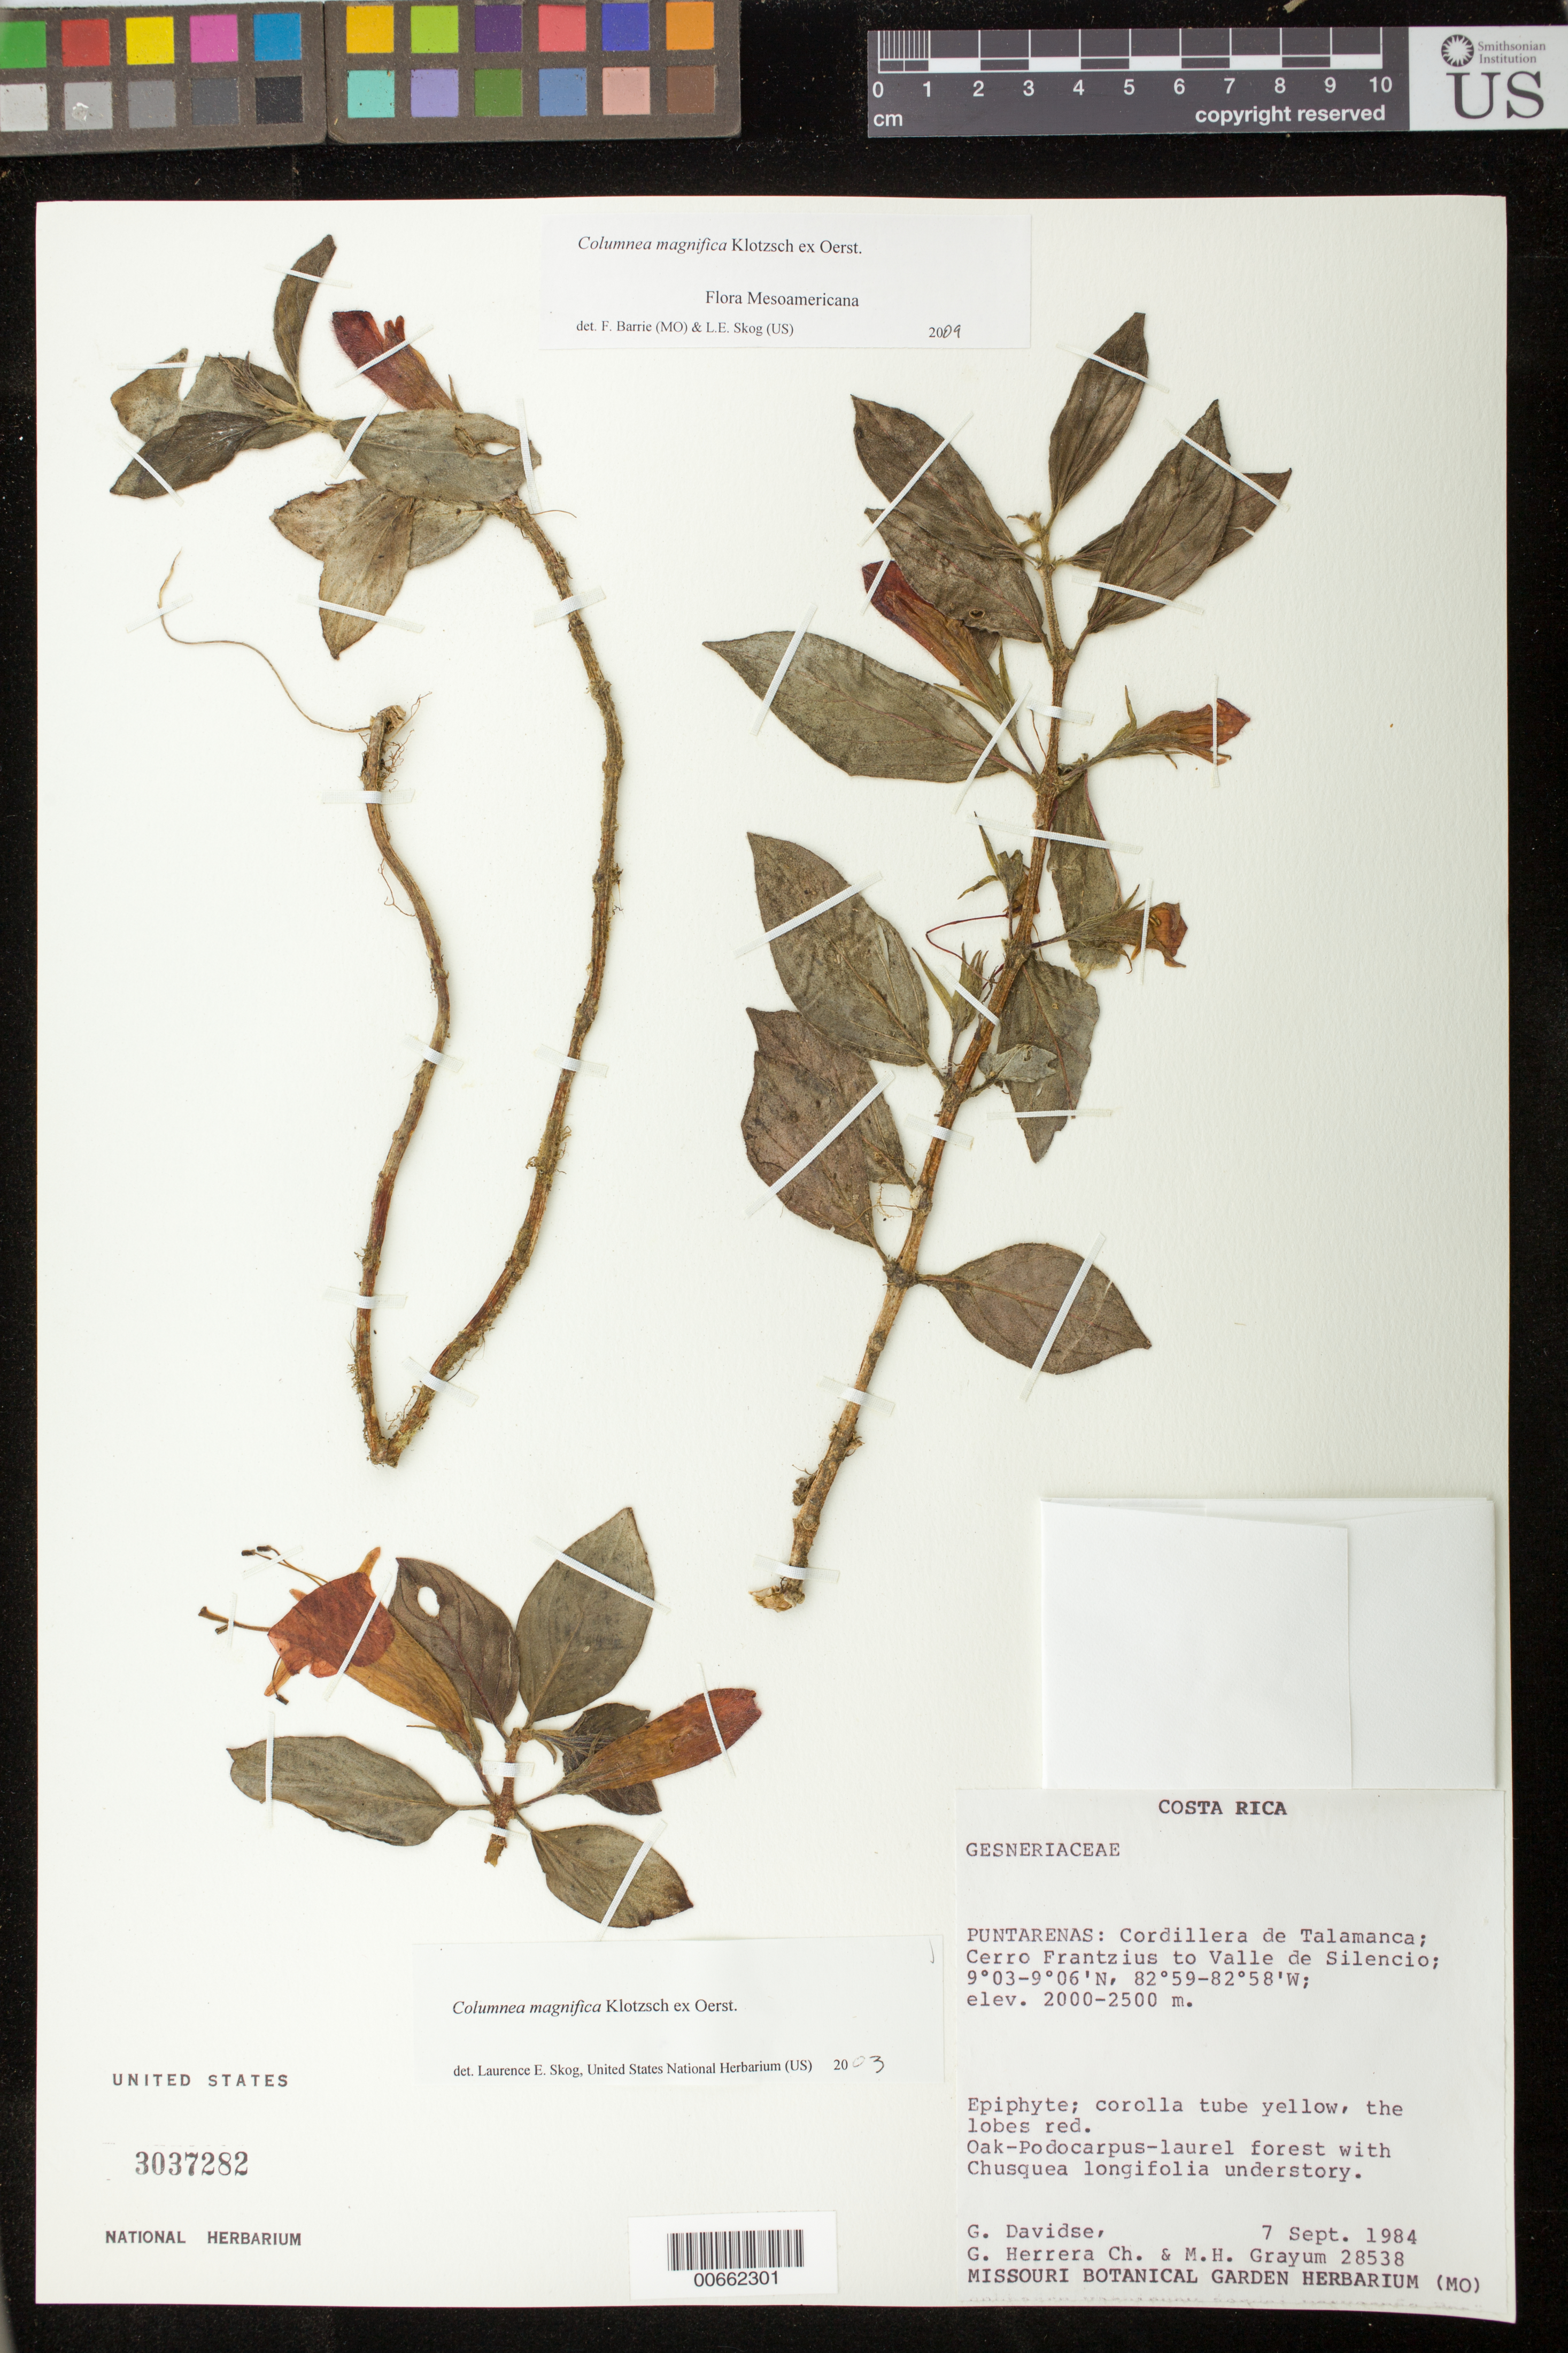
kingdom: Plantae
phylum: Tracheophyta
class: Magnoliopsida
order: Lamiales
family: Gesneriaceae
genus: Columnea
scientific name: Columnea magnifica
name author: Klotzsch ex Oerst.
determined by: Skog, Laurence E.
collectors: G. Davidse, G. Herrera Ch. & M. H. Grayum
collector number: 28538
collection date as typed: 07 Sep 1984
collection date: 1984-09-07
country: Costa Rica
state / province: Puntarenas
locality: Cordillera de Talamanca; Cerro Frantzius to Valle de Silencio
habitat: Oak-Podocarpus-laurel forest with Chusquea longifolia understory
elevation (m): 2000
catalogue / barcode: US 3037282